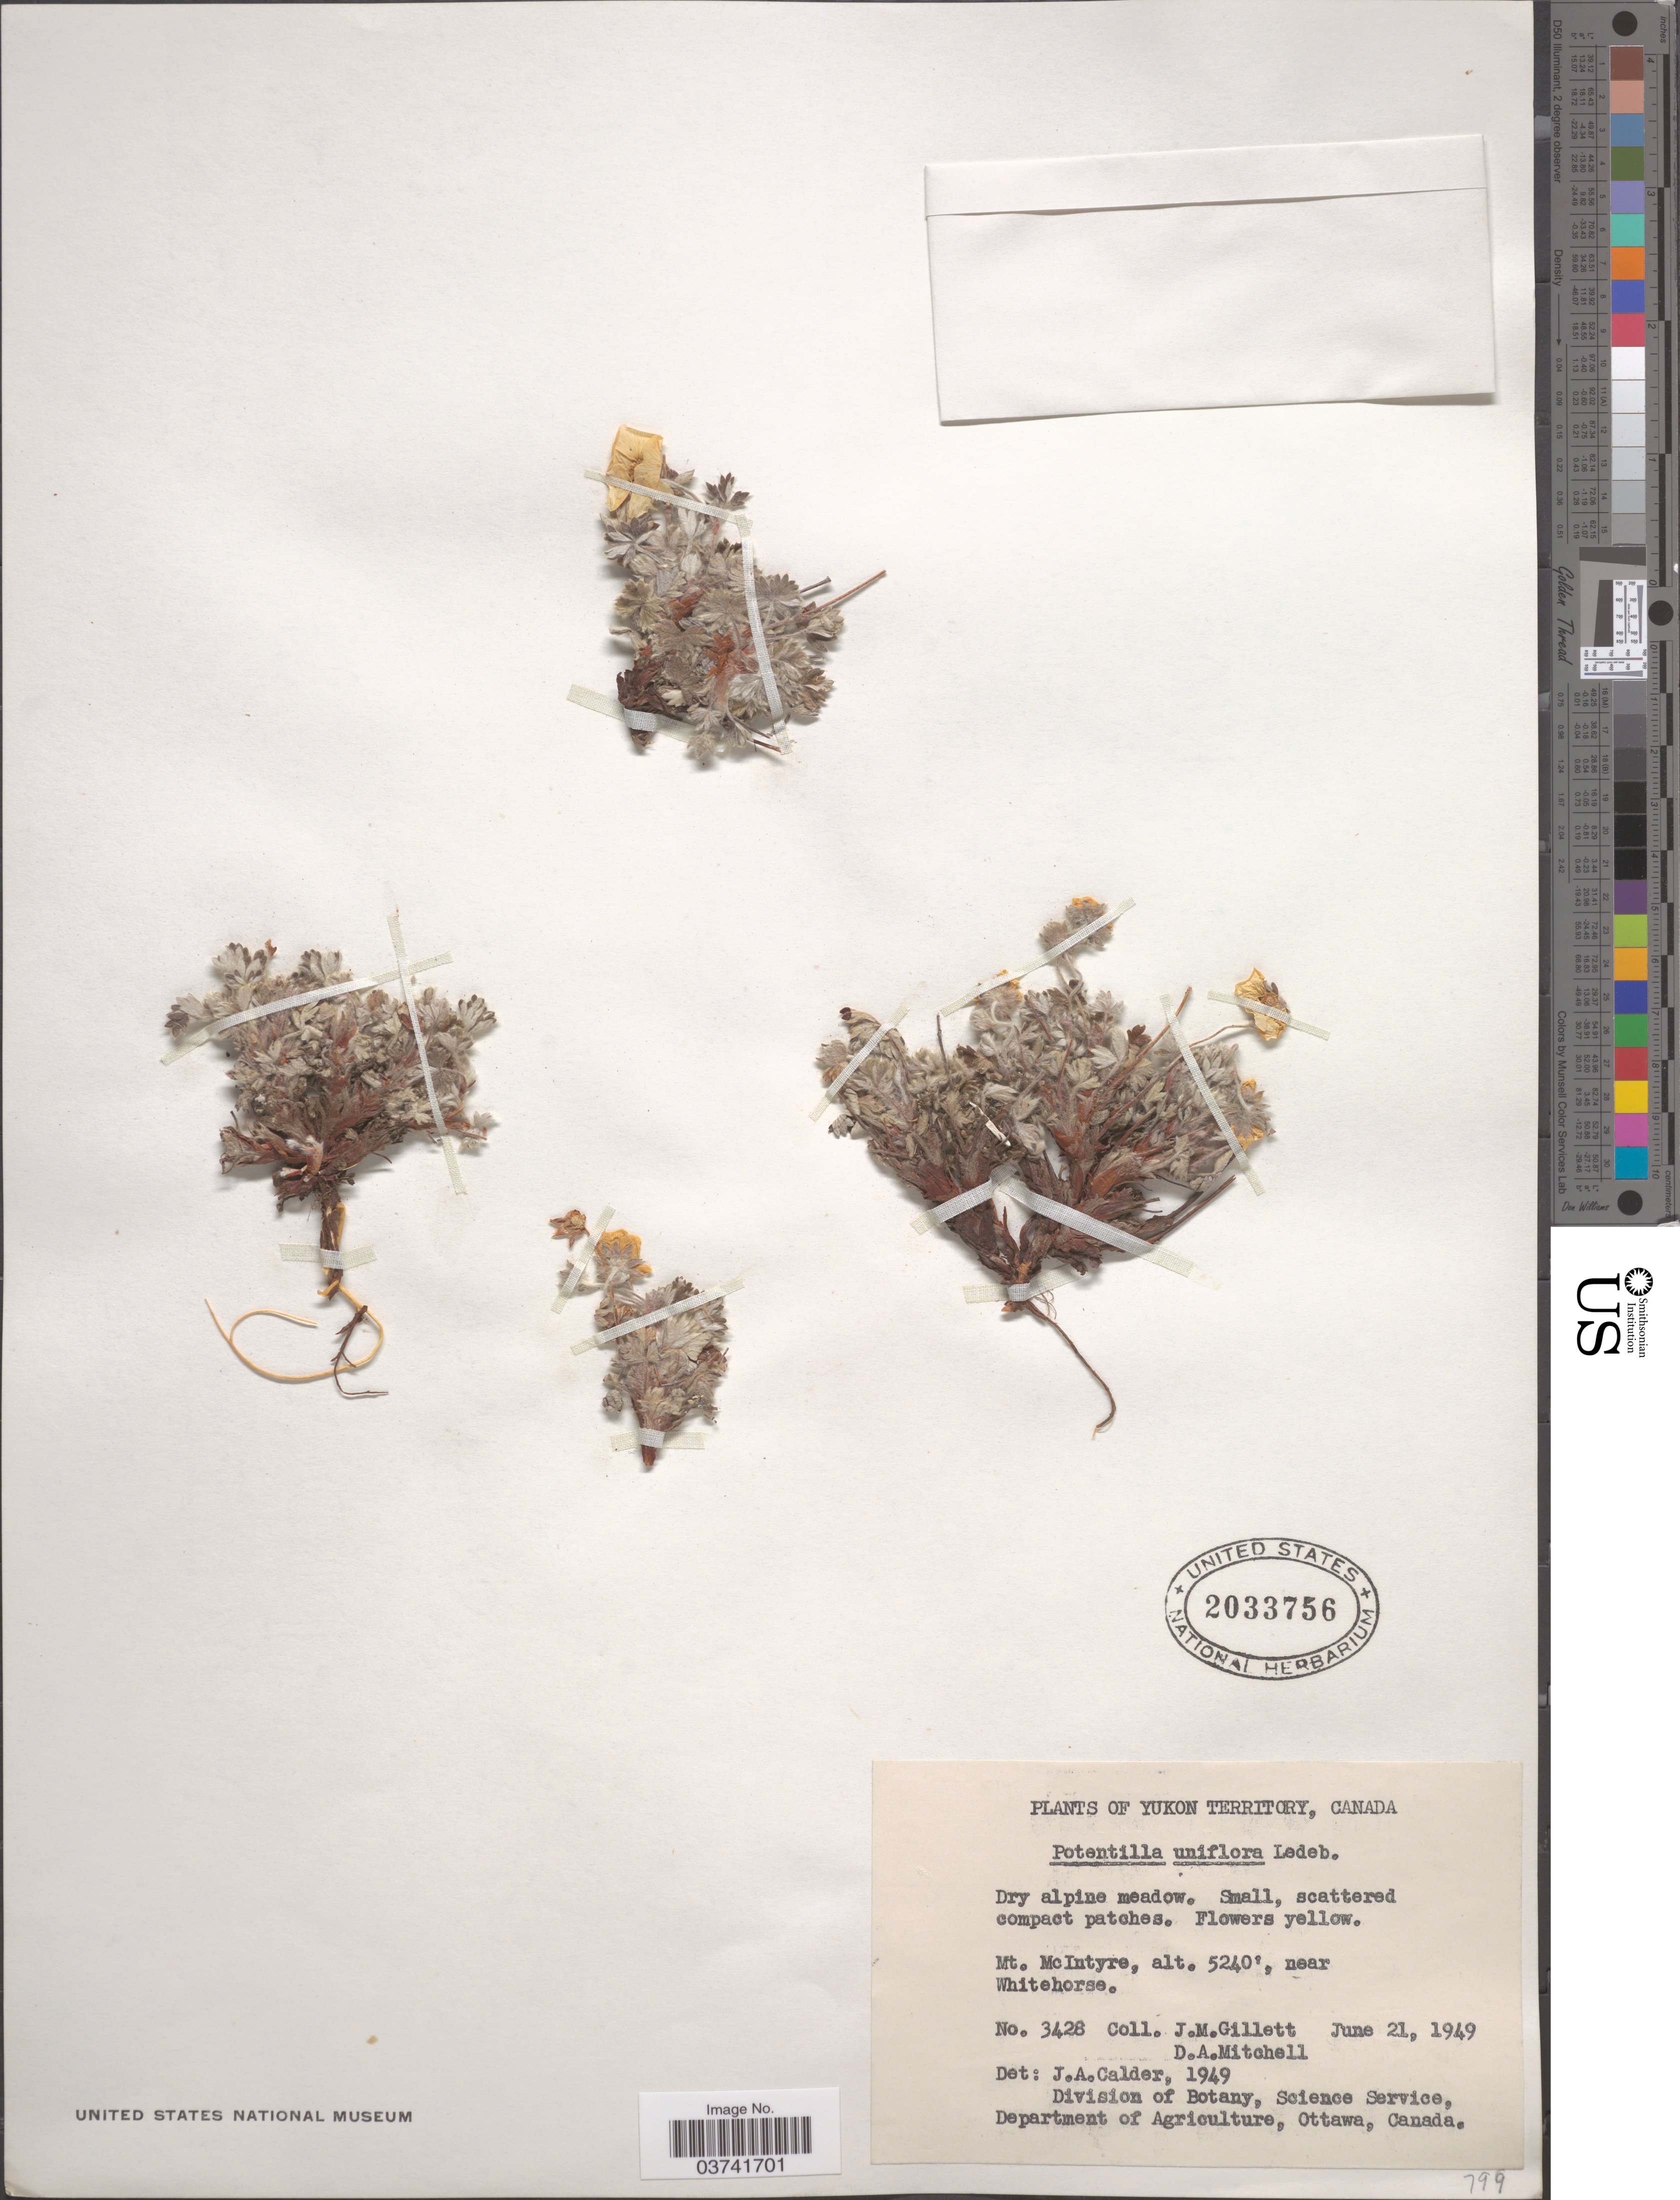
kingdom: Plantae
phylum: Tracheophyta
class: Magnoliopsida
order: Rosales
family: Rosaceae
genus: Potentilla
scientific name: Potentilla uniflora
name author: Ledeb.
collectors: J. M. Gillett & D. Mitchell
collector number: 3428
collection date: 1949-06-21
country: Canada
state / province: Yukon Territory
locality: Mt. McIntyre, near Whitehorse.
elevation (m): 1597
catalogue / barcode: US 2033756